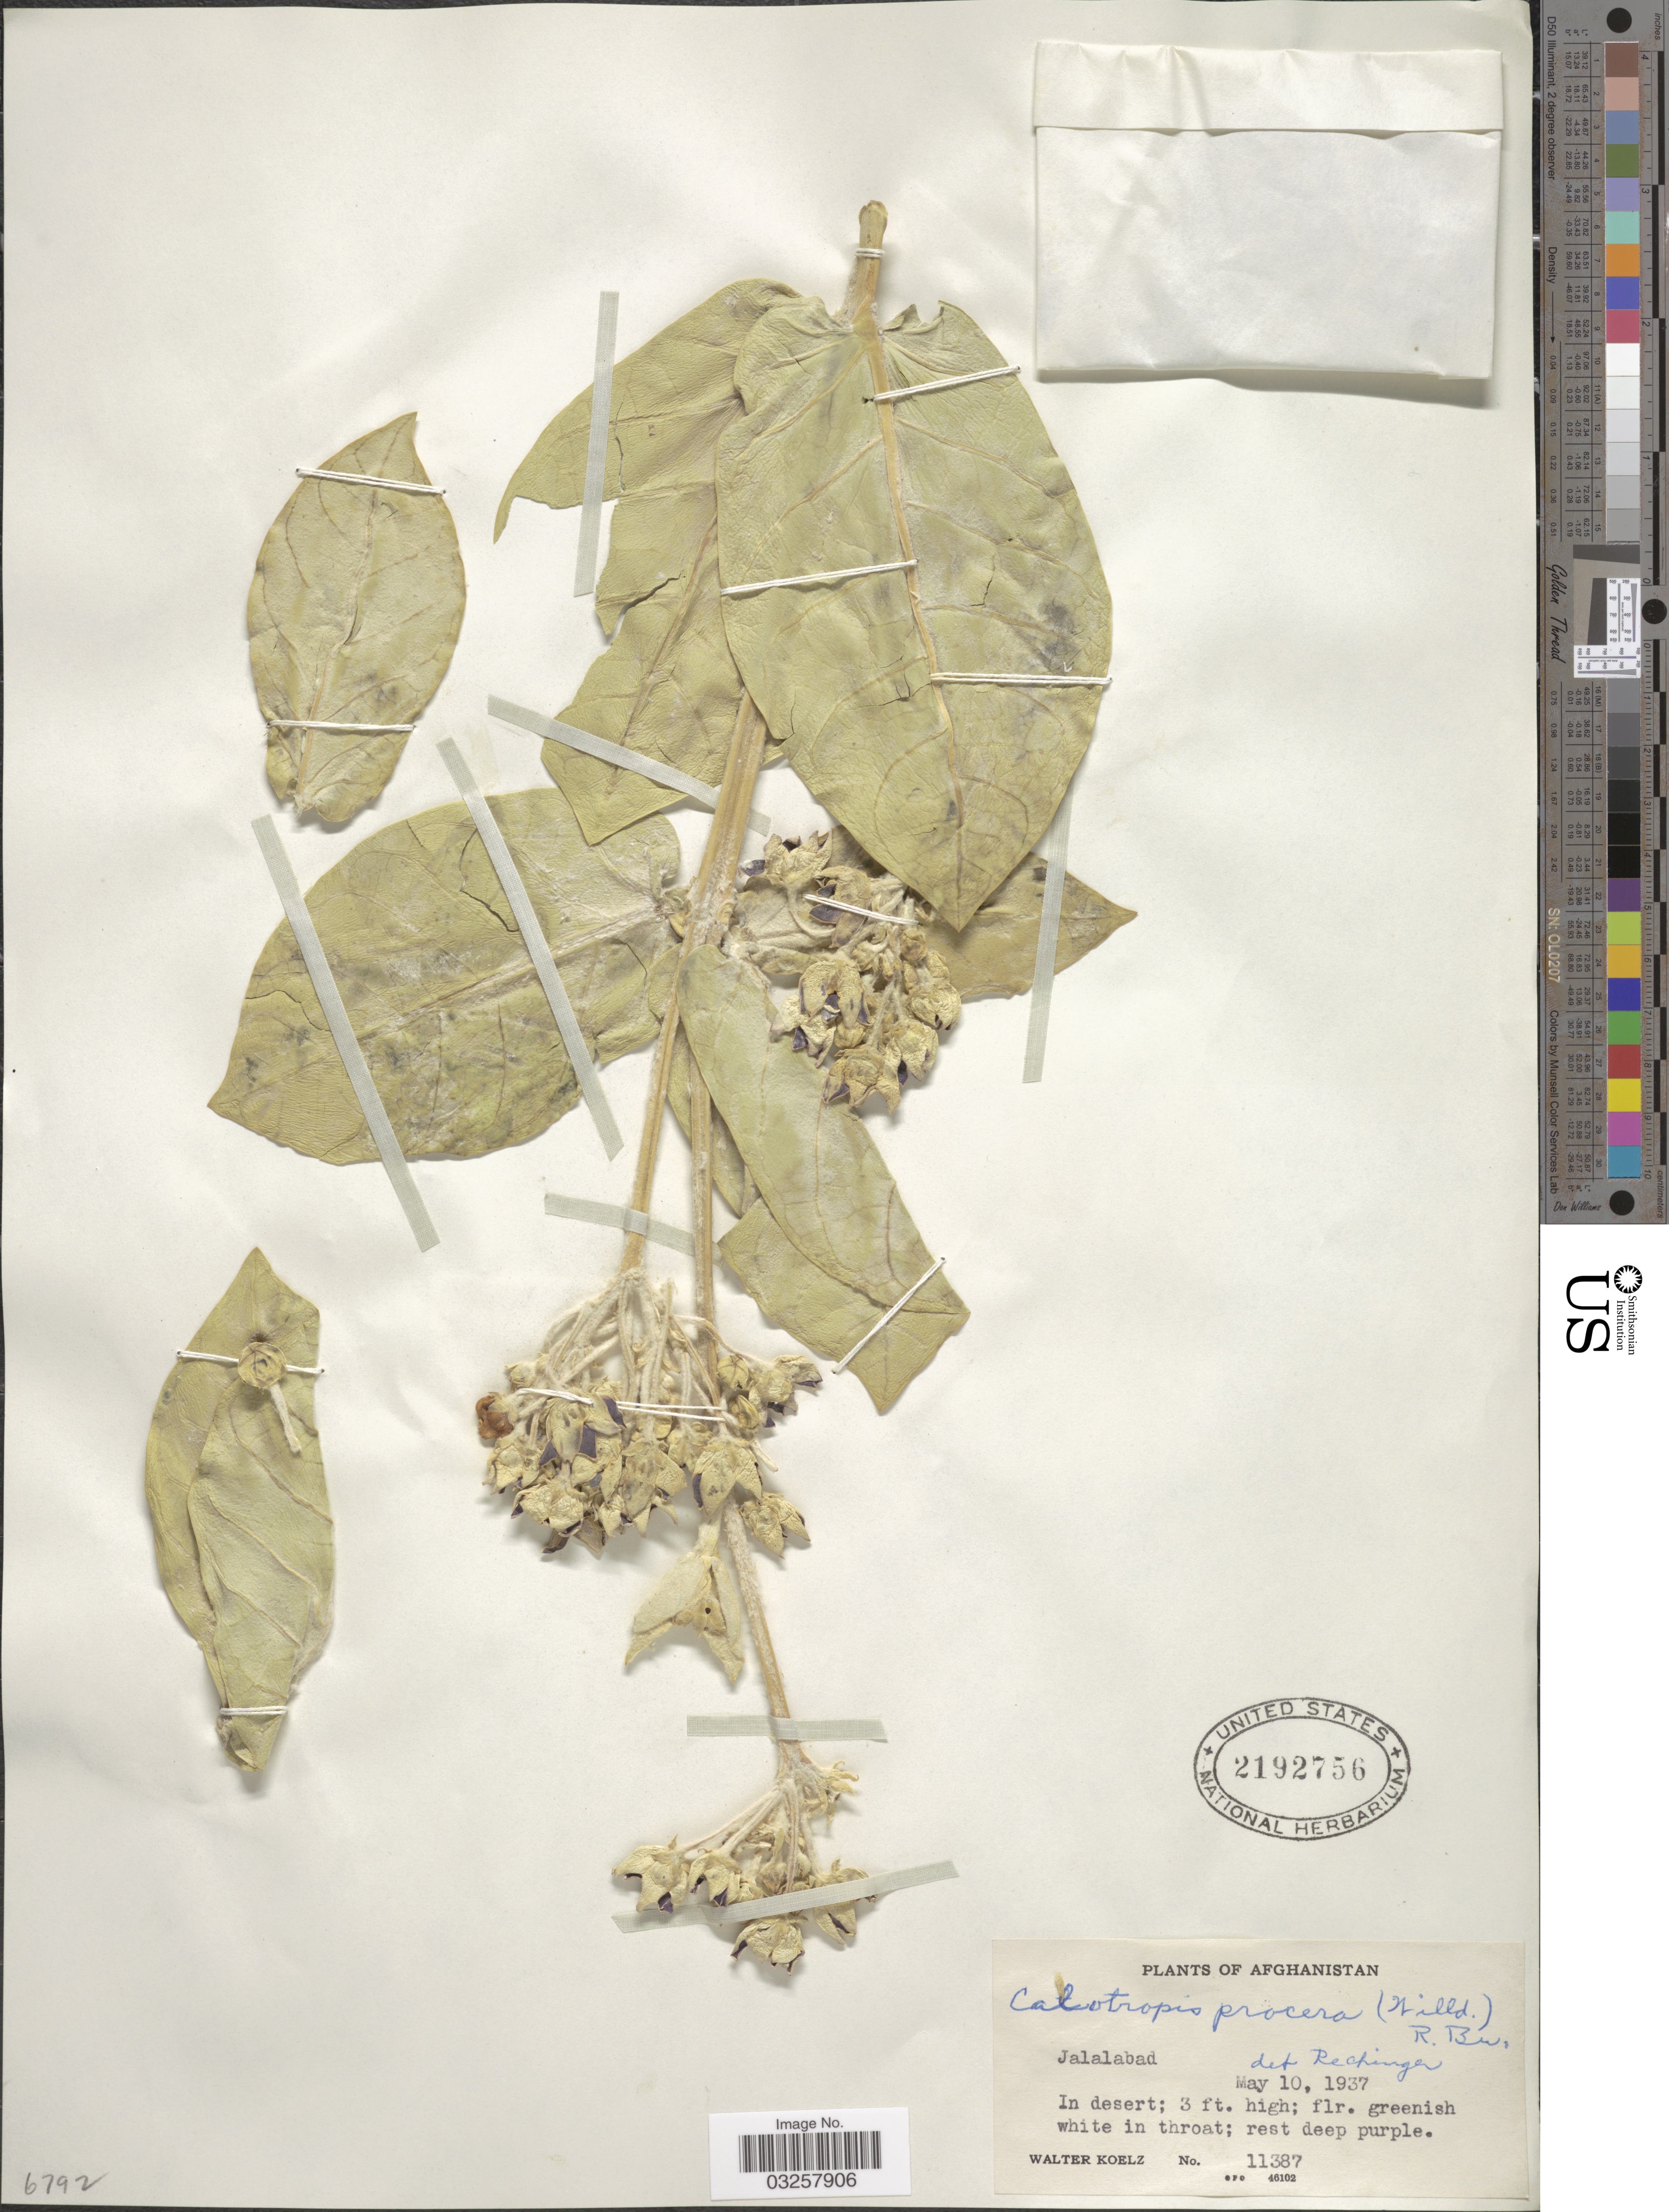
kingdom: Plantae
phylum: Tracheophyta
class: Magnoliopsida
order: Gentianales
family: Apocynaceae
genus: Calotropis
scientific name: Calotropis procera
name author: (Aiton) W.T. Aiton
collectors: W. N. Koelz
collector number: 11387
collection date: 1937-05-10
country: Afghanistan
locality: Jalalabad.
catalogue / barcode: US 2192756